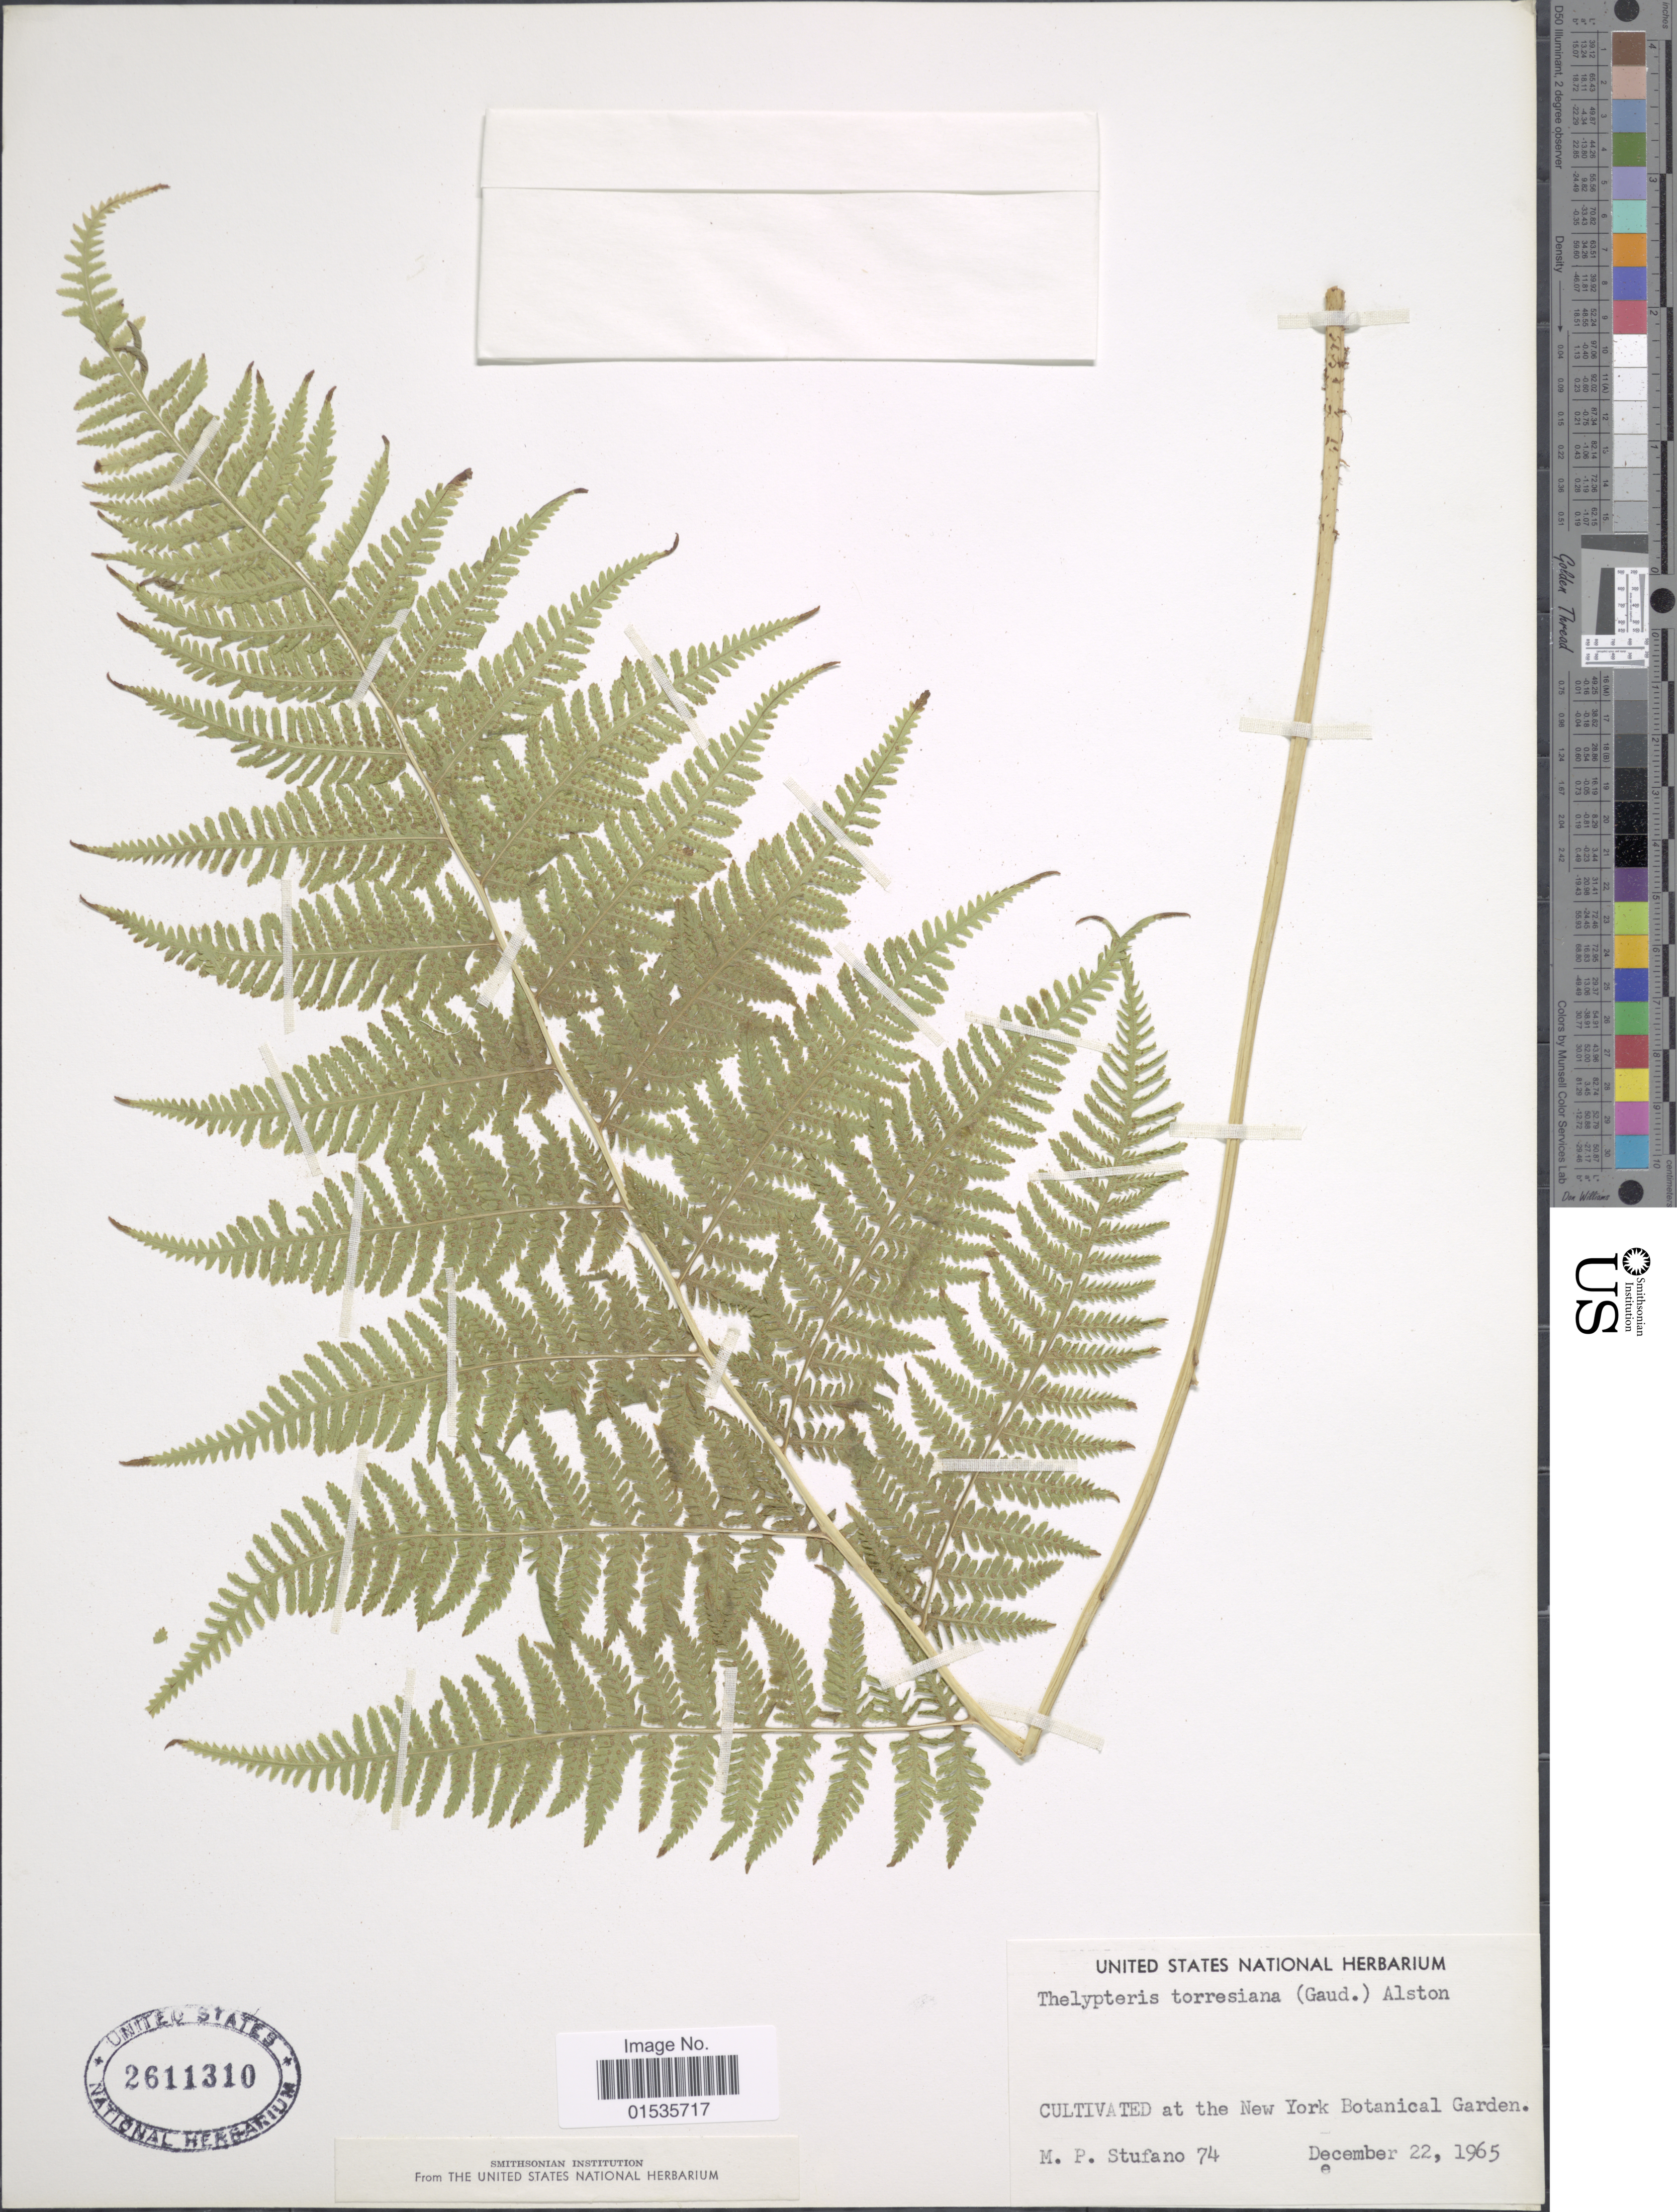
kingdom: Plantae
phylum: Tracheophyta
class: Polypodiopsida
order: Polypodiales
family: Thelypteridaceae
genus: Macrothelypteris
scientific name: Macrothelypteris torresiana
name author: (Gaudich.) Ching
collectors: M. Stufano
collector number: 74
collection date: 1965-12-22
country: United States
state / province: New York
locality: Cultivated at the New York Botanical Garden.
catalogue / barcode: US 2611310